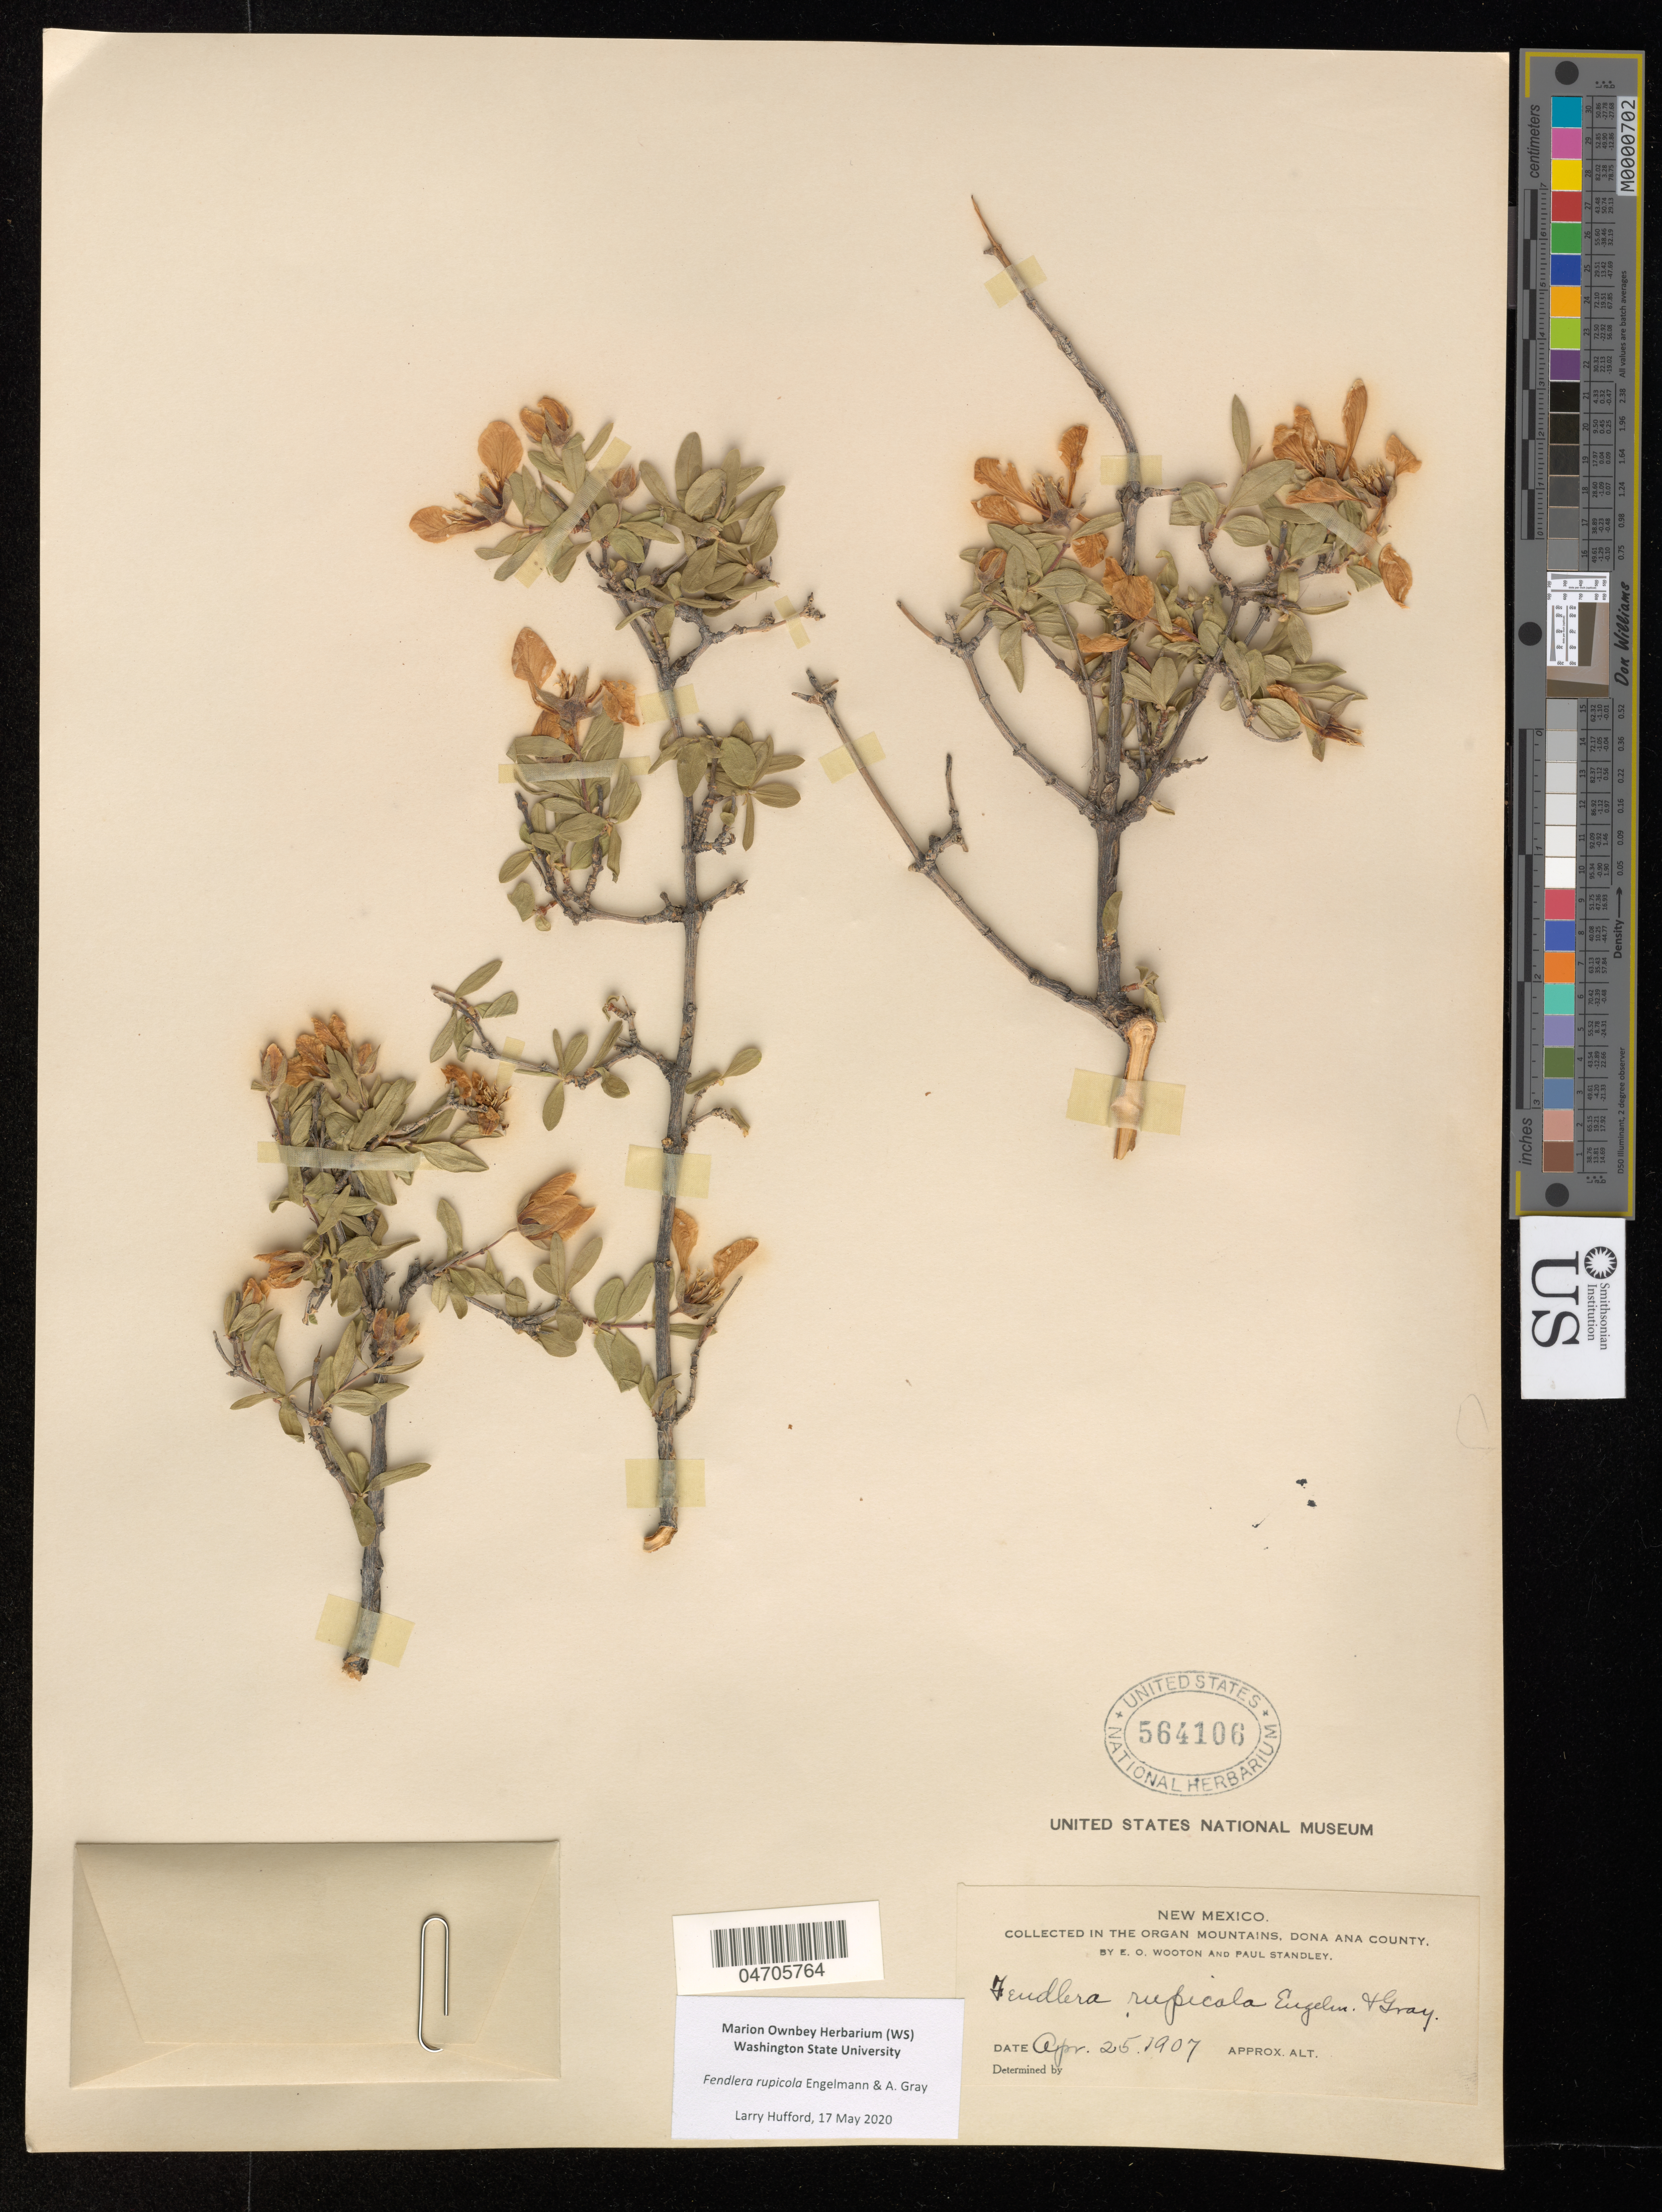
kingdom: Plantae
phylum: Tracheophyta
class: Magnoliopsida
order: Cornales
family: Hydrangeaceae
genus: Fendlera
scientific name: Fendlera rupicola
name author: Englem. & A. Gray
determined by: Hufford, L.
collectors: E. O. Wooton & P. Standley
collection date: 1907-04-25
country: United States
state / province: New Mexico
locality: The Organ Mountains, Dona and county.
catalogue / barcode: US 564106